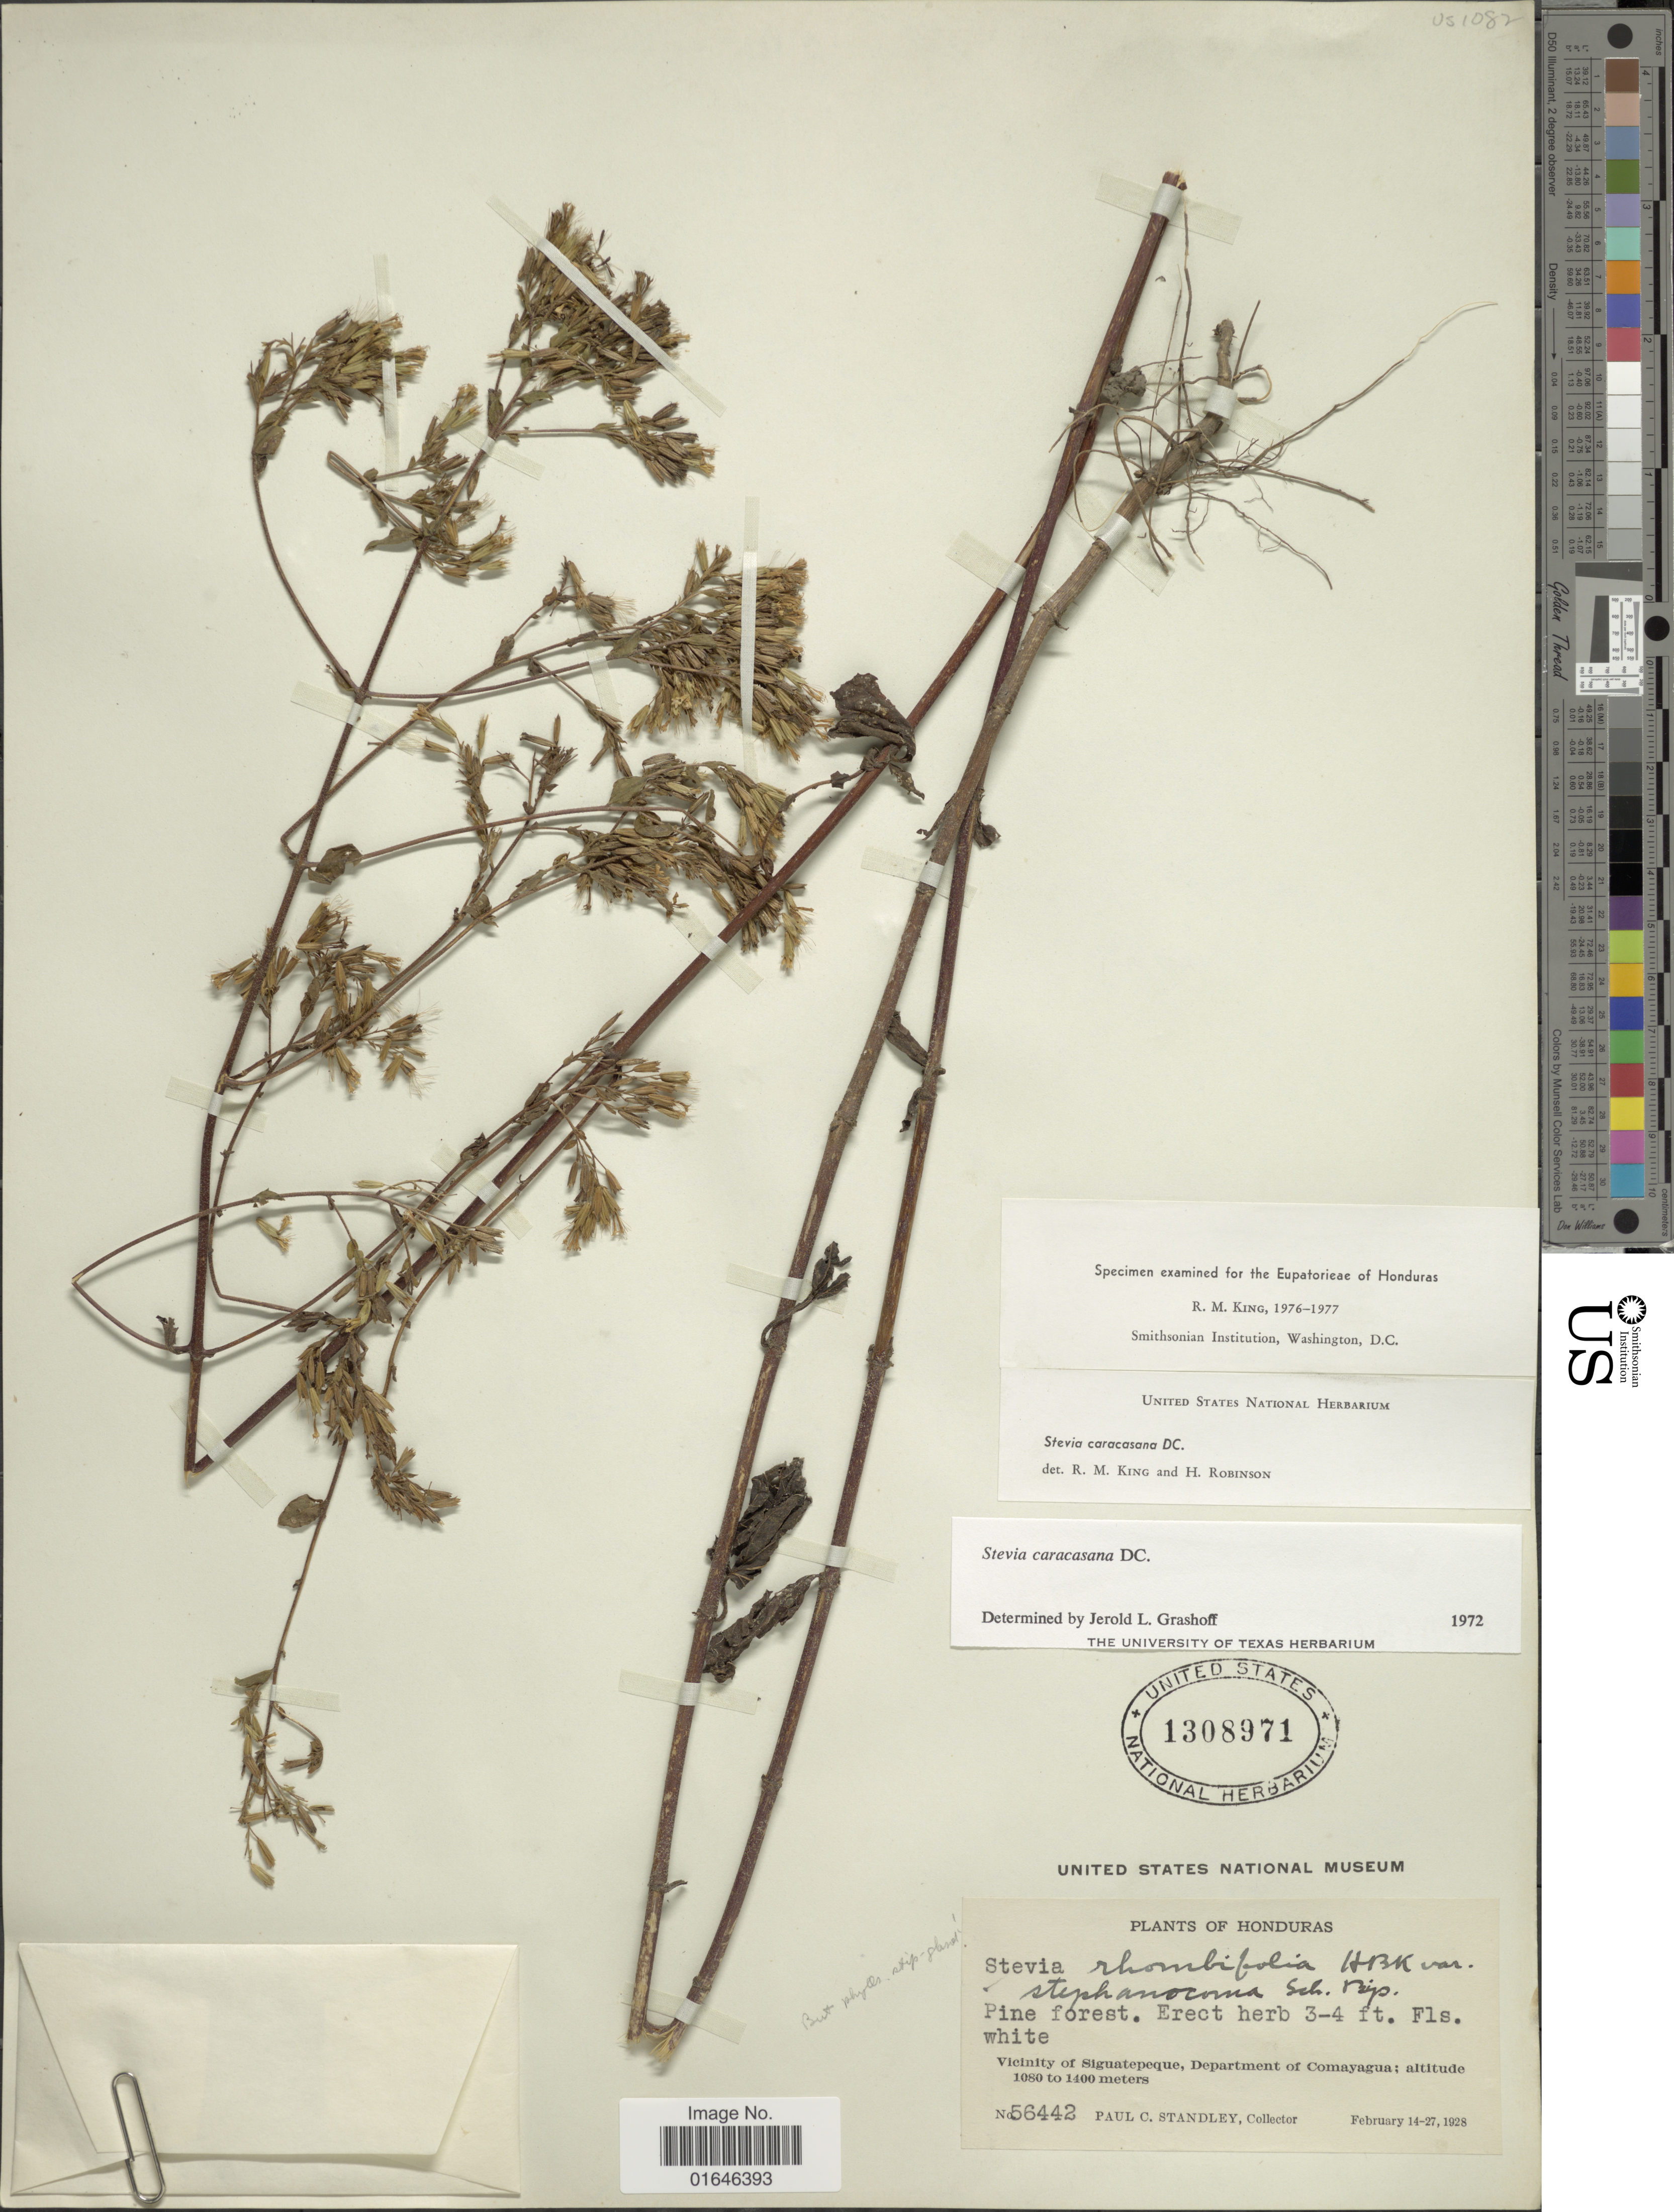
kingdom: Plantae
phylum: Tracheophyta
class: Magnoliopsida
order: Asterales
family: Asteraceae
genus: Stevia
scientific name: Stevia caracasana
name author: DC.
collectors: P. C. Standley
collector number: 56442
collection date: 1928-02-14/1928-02-27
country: Honduras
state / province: Comayagua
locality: Vicinity of Siguatepec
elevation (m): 1080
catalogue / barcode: US 1308971